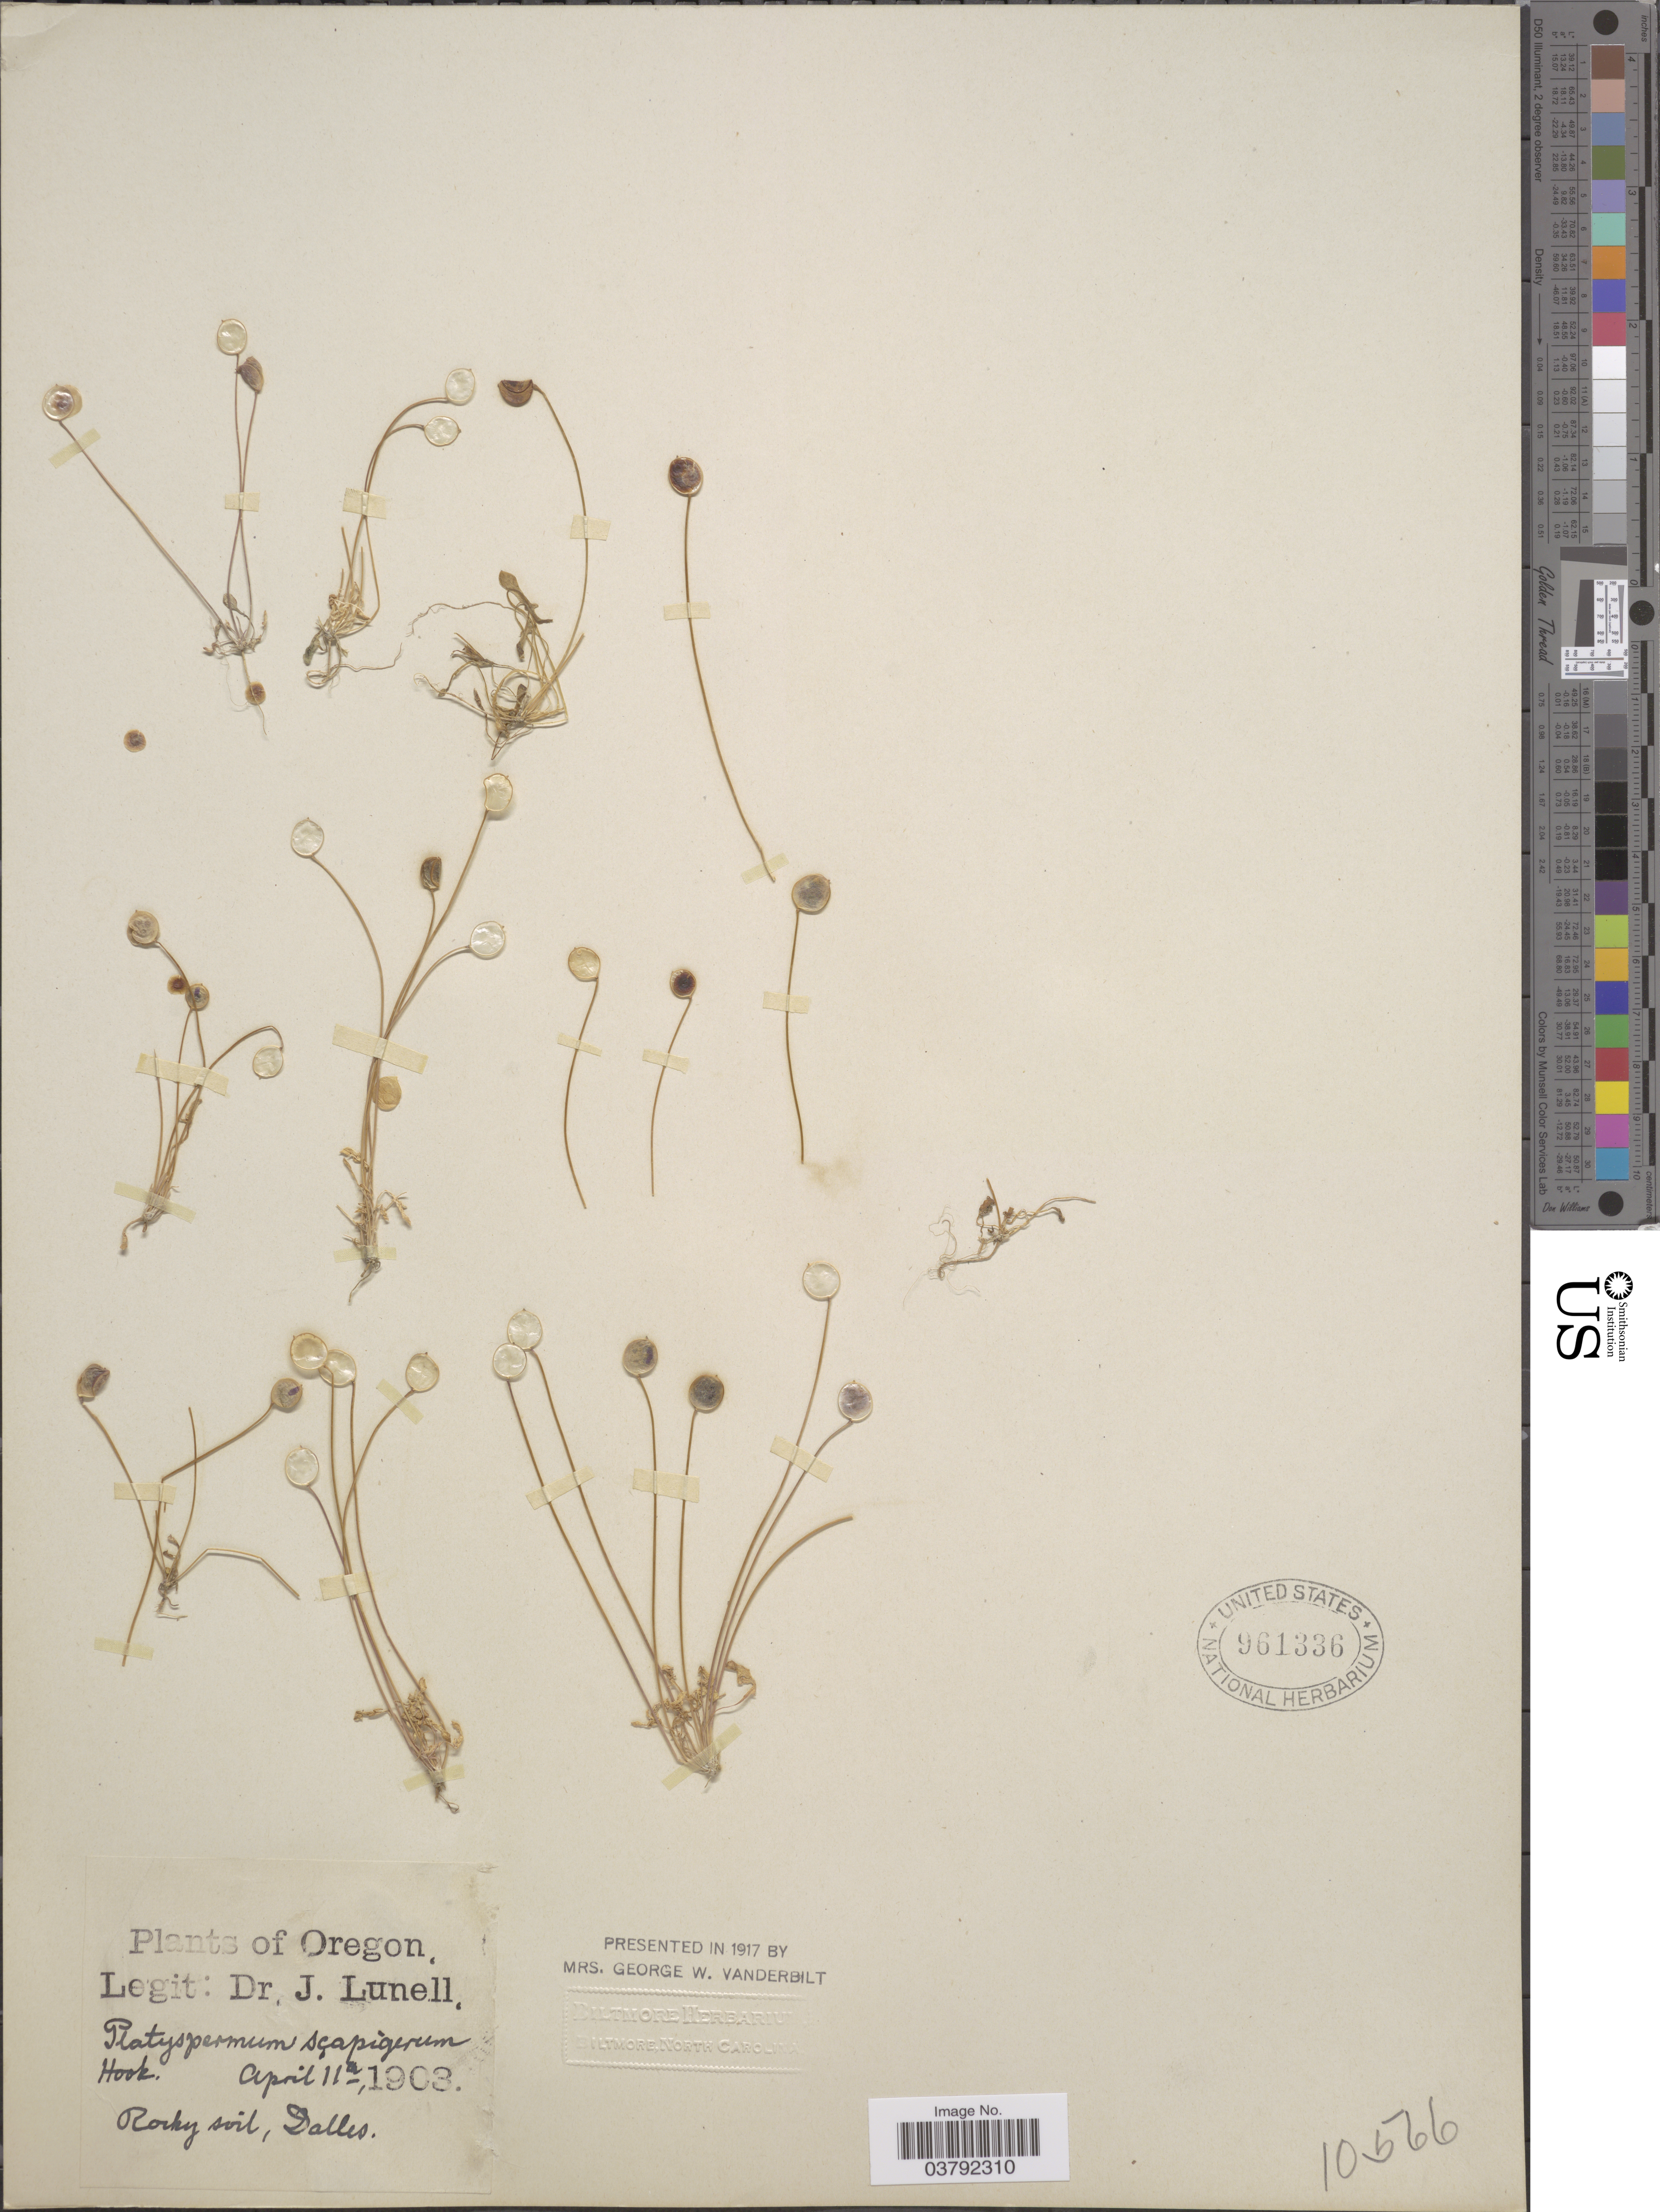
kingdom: Plantae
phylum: Tracheophyta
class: Magnoliopsida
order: Brassicales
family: Brassicaceae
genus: Idahoa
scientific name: Idahoa scapigera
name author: A. Nelson & J.F. Macbr.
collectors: J. Lunell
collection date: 1903-04-11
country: United States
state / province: Oregon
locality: Rocky soil, Dalles.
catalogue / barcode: US 961336